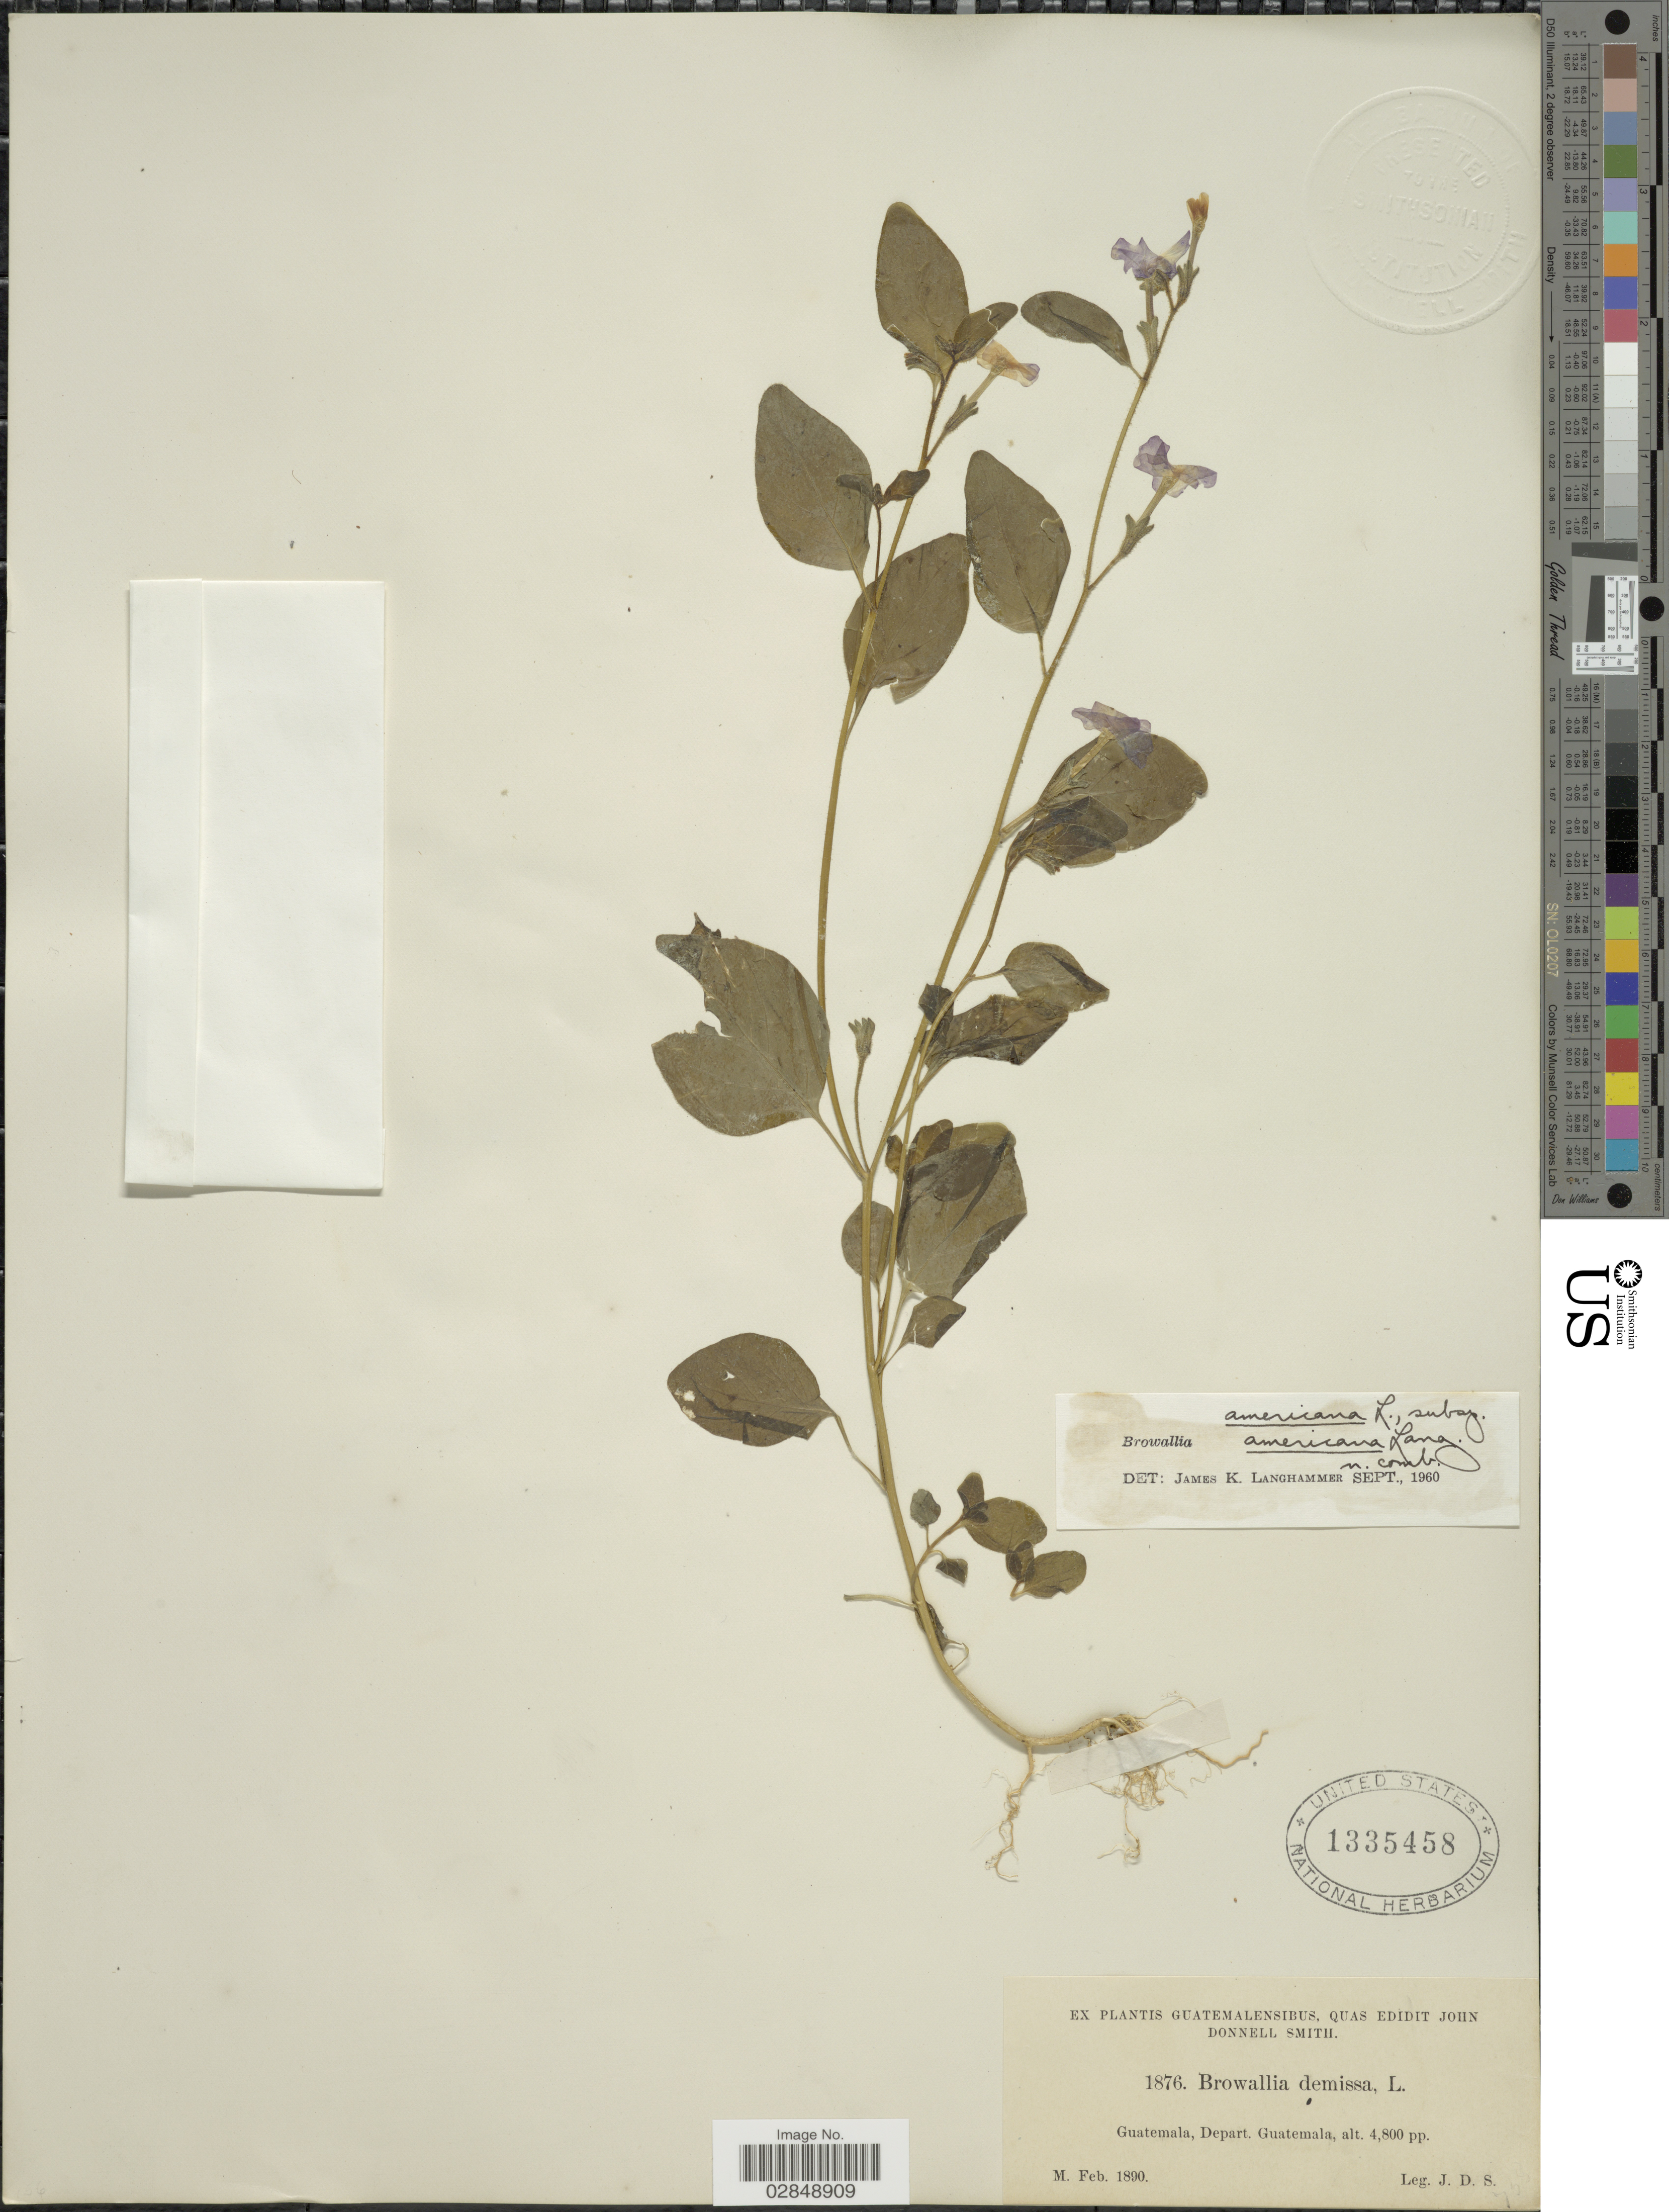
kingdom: Plantae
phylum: Tracheophyta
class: Magnoliopsida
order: Solanales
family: Solanaceae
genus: Browallia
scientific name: Browallia americana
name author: L.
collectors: J. Donnell Smith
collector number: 1876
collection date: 1890-02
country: Guatemala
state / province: Guatemala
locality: Depart. Guatemala.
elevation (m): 1463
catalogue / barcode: US 1335458